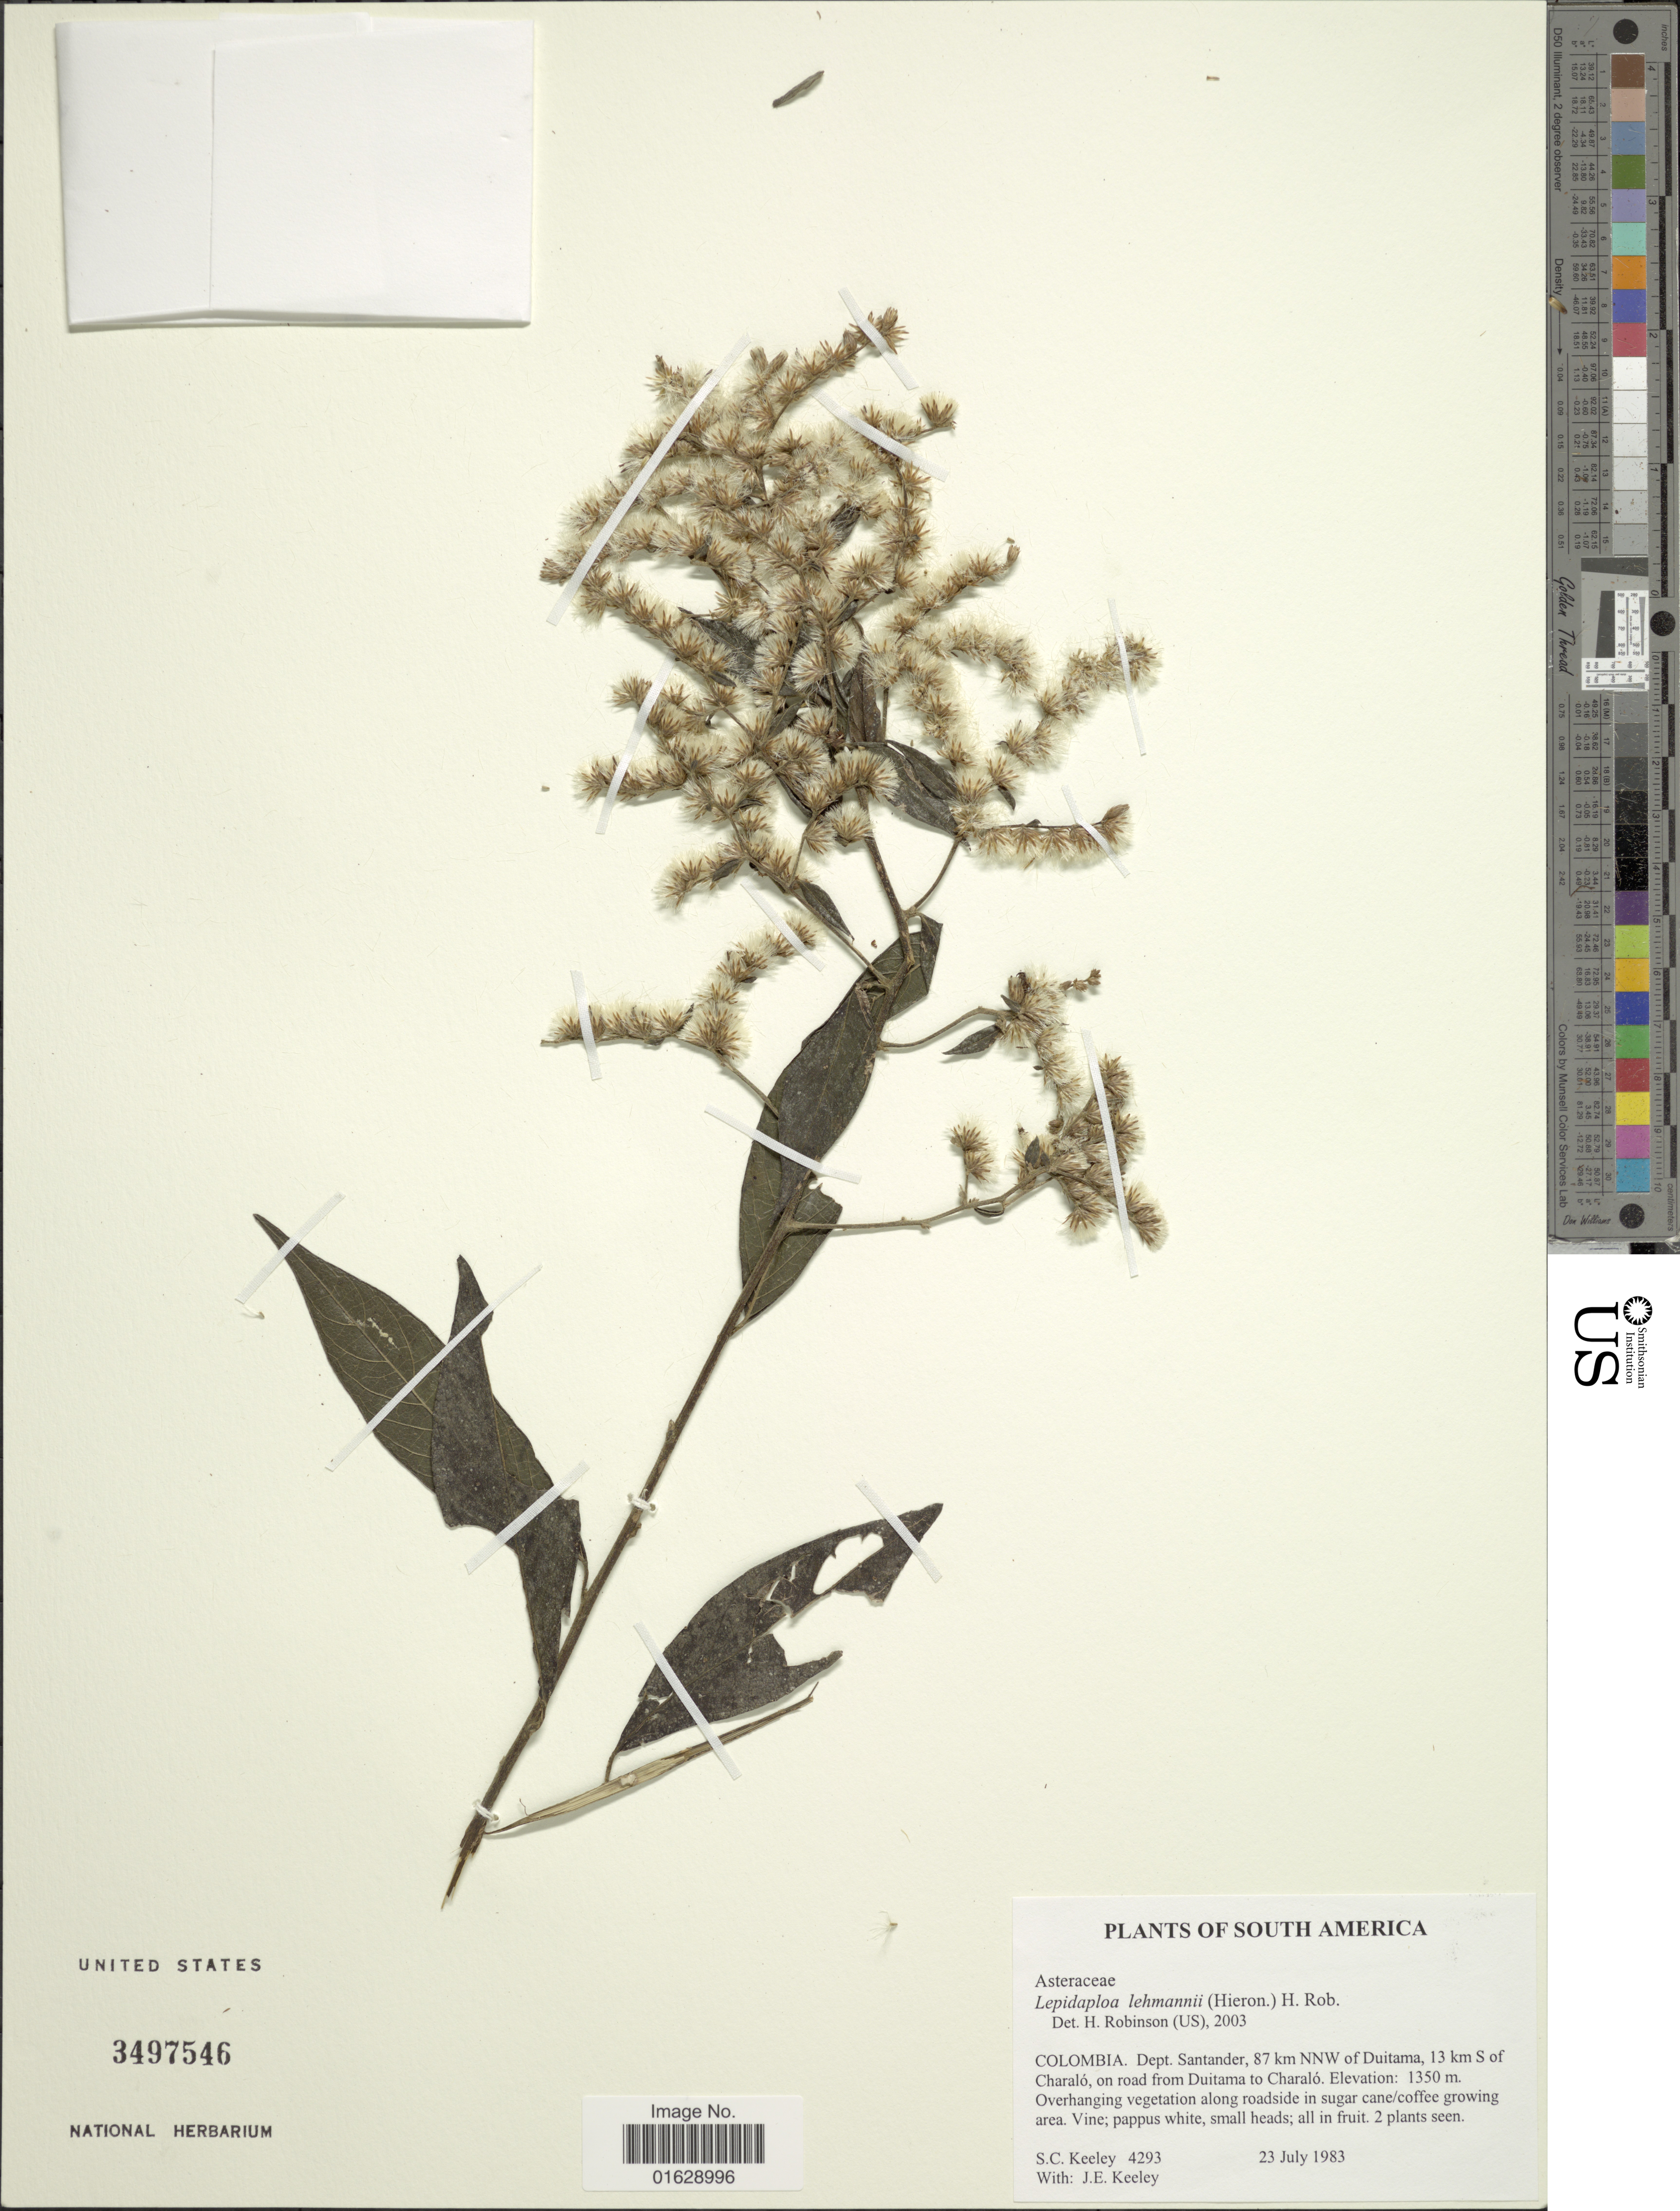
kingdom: Plantae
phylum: Tracheophyta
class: Magnoliopsida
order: Asterales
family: Asteraceae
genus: Lepidaploa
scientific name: Lepidaploa lehmannii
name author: (Hieron.) H. Rob.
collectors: S. C. Keeley & J. E. Keeley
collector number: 4293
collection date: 1983-07-23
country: Colombia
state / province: Santander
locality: Dept. Santander, 87 km NNW of duitama, 13 km S of Charalo, on road from Duitama to Charalo.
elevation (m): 1350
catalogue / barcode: US 3497546